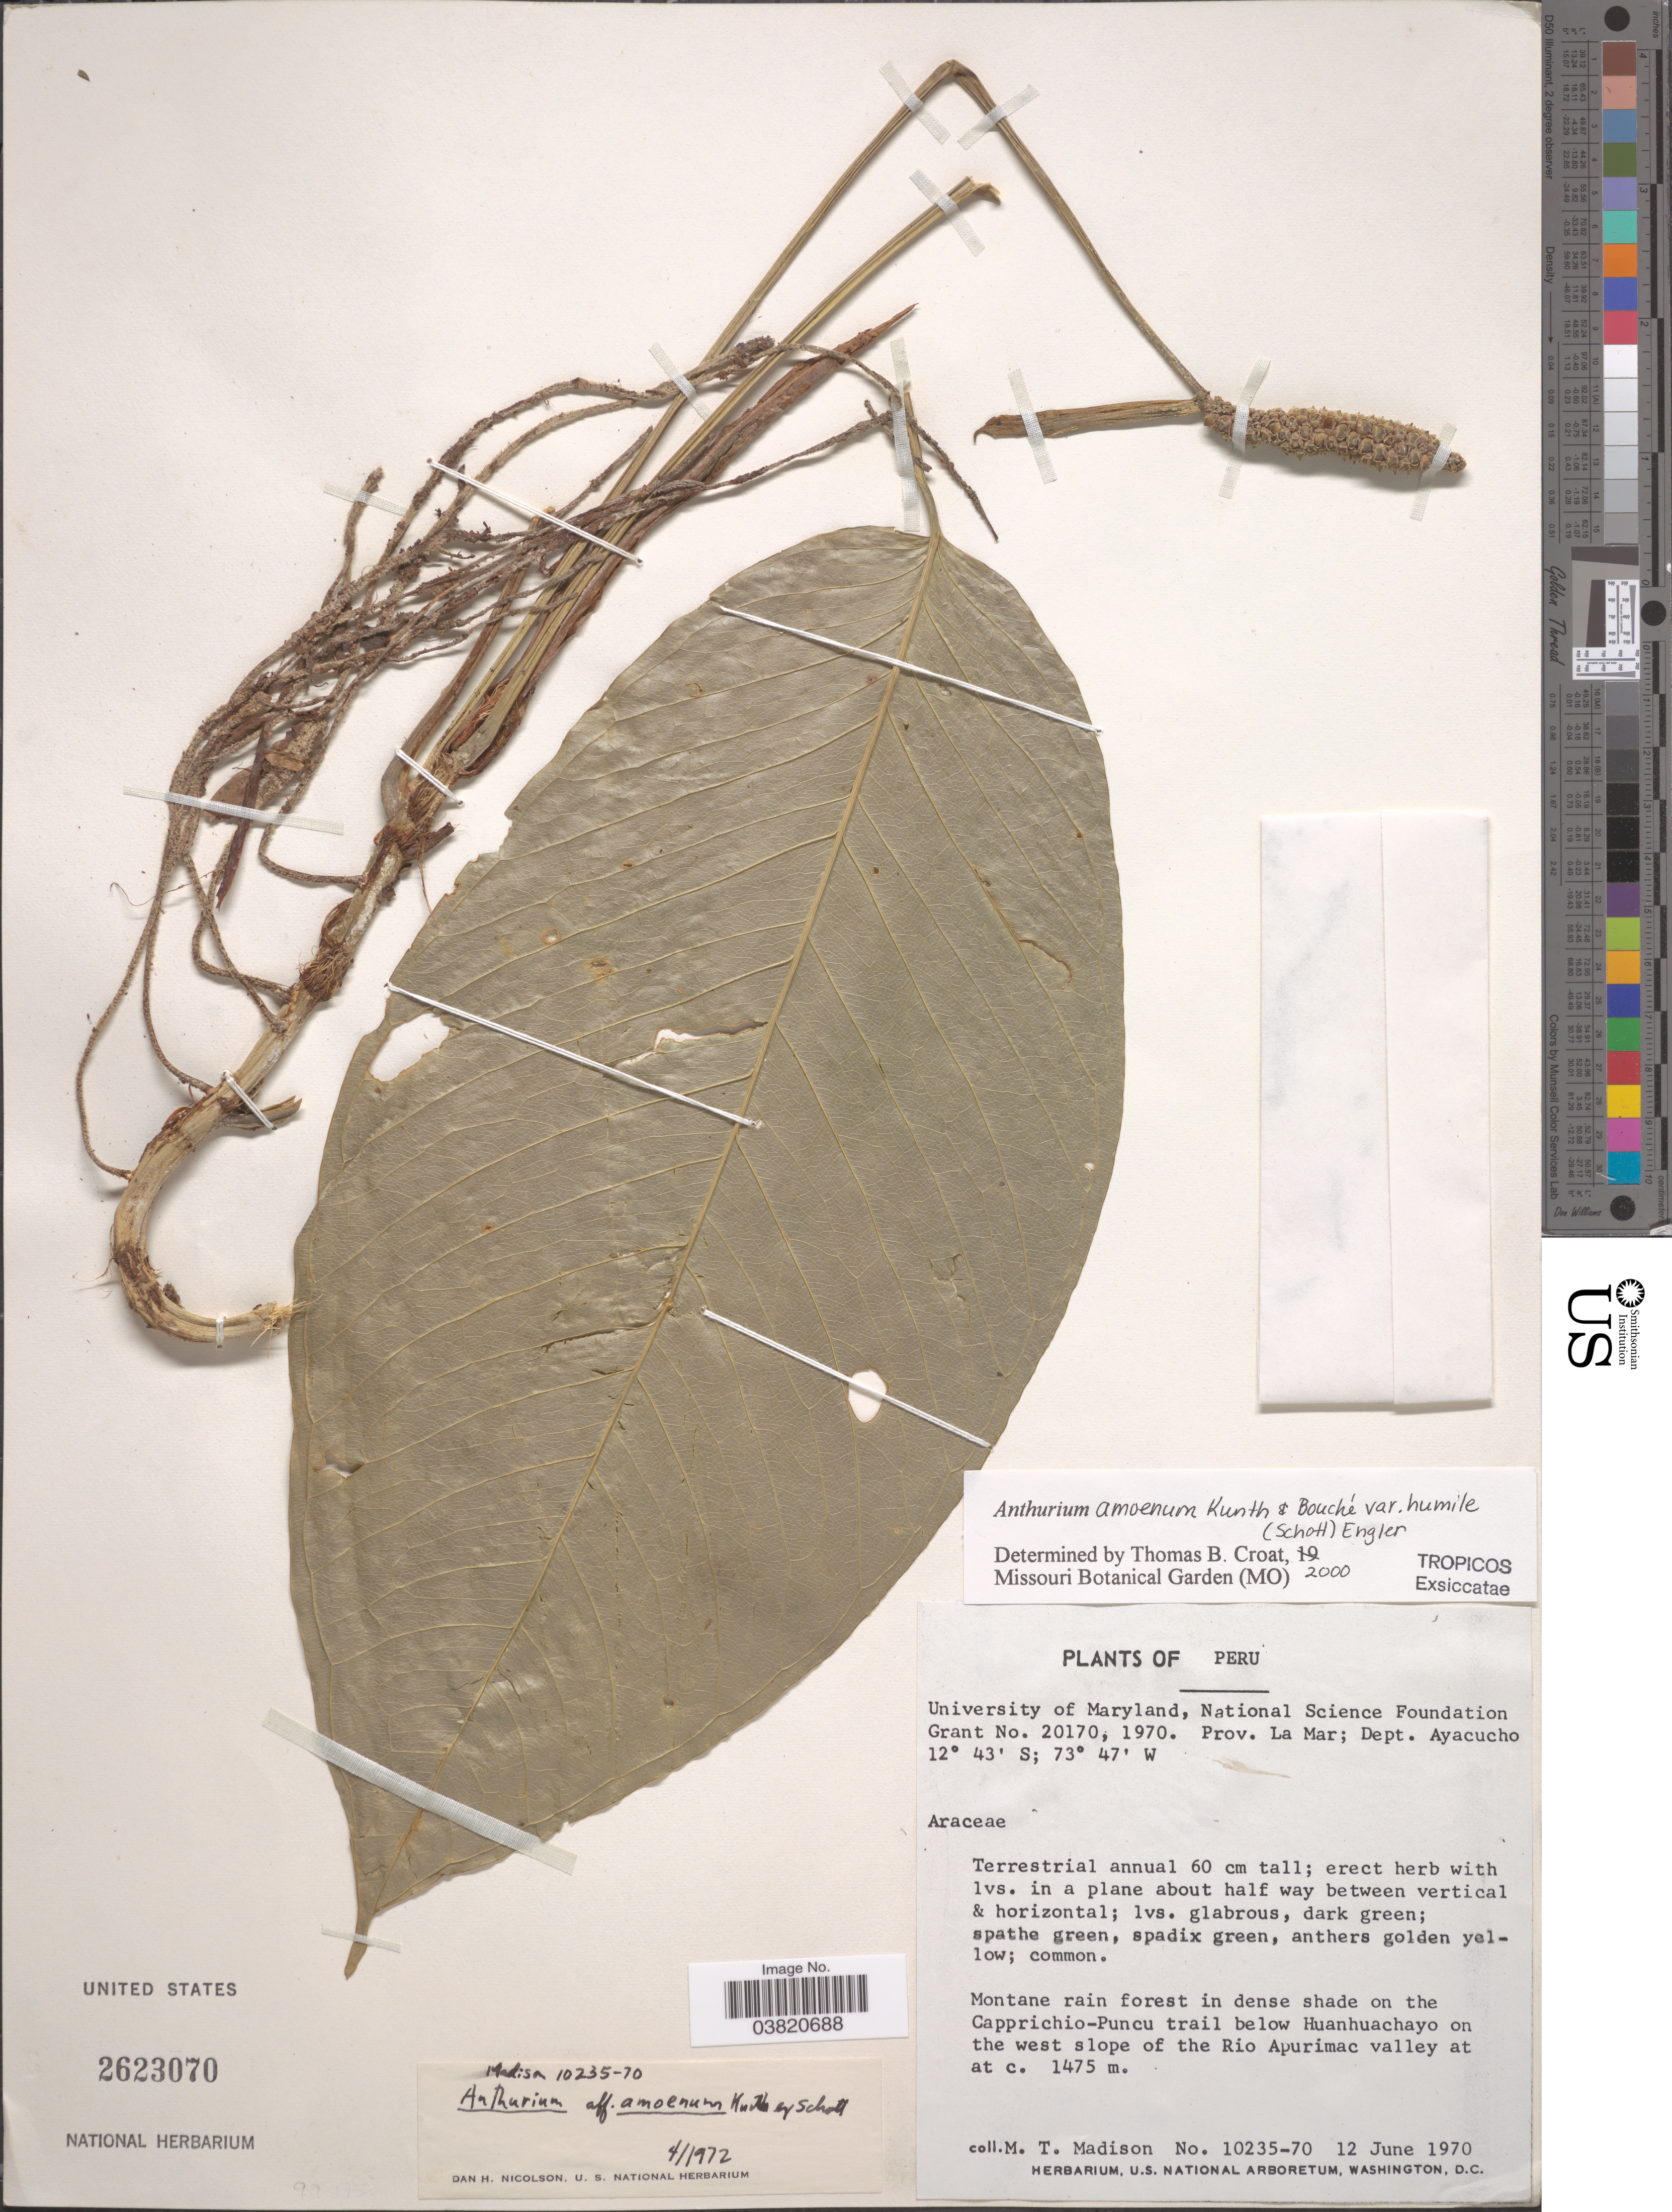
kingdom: Plantae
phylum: Tracheophyta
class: Liliopsida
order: Alismatales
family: Araceae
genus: Anthurium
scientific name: Anthurium amoenum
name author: Kunth & C.D. Bouché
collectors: M. T. Madison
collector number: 10235-70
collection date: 1970-06-12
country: Peru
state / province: Ayacucho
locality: Prov. La Mar; Dept. Ayacucho. On the Capprichio-Puncu trail below Huanhuachayo on the west slope of the Rio Apurimac valley.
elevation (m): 1475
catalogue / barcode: US 2623070